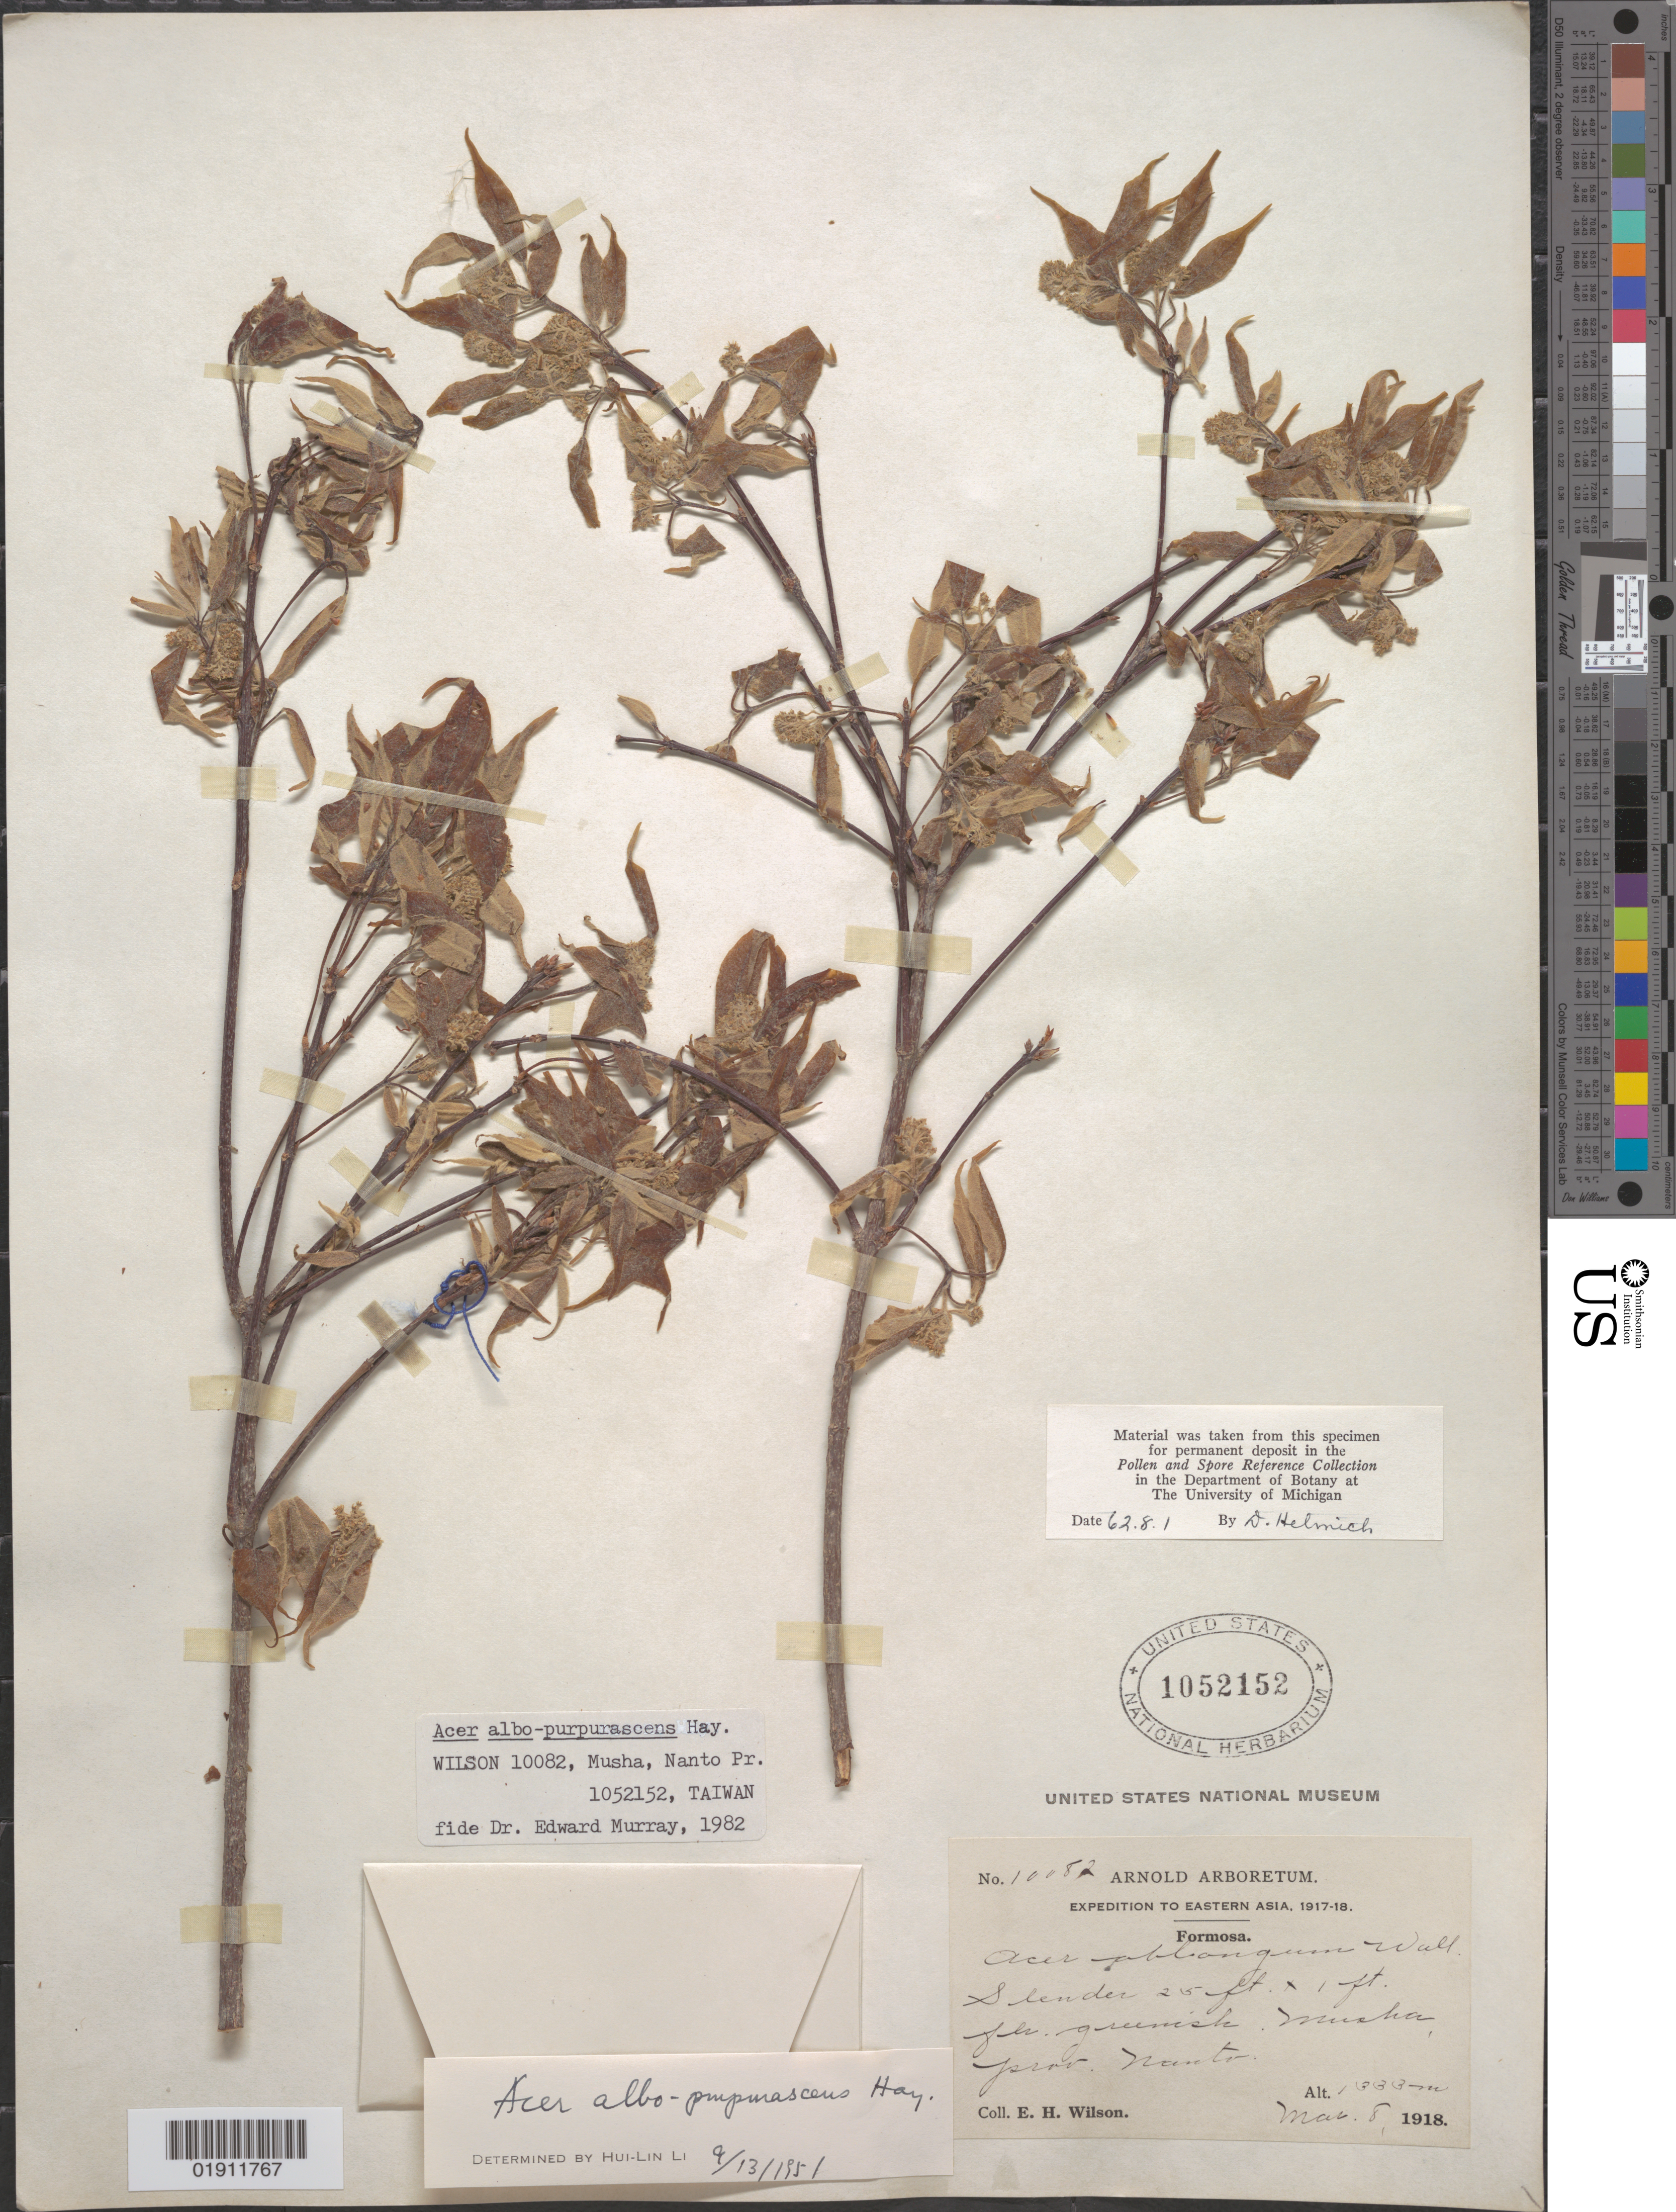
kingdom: Plantae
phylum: Tracheophyta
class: Magnoliopsida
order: Sapindales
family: Sapindaceae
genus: Acer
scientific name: Acer albopurpurascens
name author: Hayata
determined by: Murray, Edward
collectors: E. H. Wilson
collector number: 10082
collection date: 1918-03-08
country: Taiwan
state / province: Nantou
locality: Formosa [Taiwan], Prov. Nanto [Nantou], Musha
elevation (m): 1333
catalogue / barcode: US 1052152